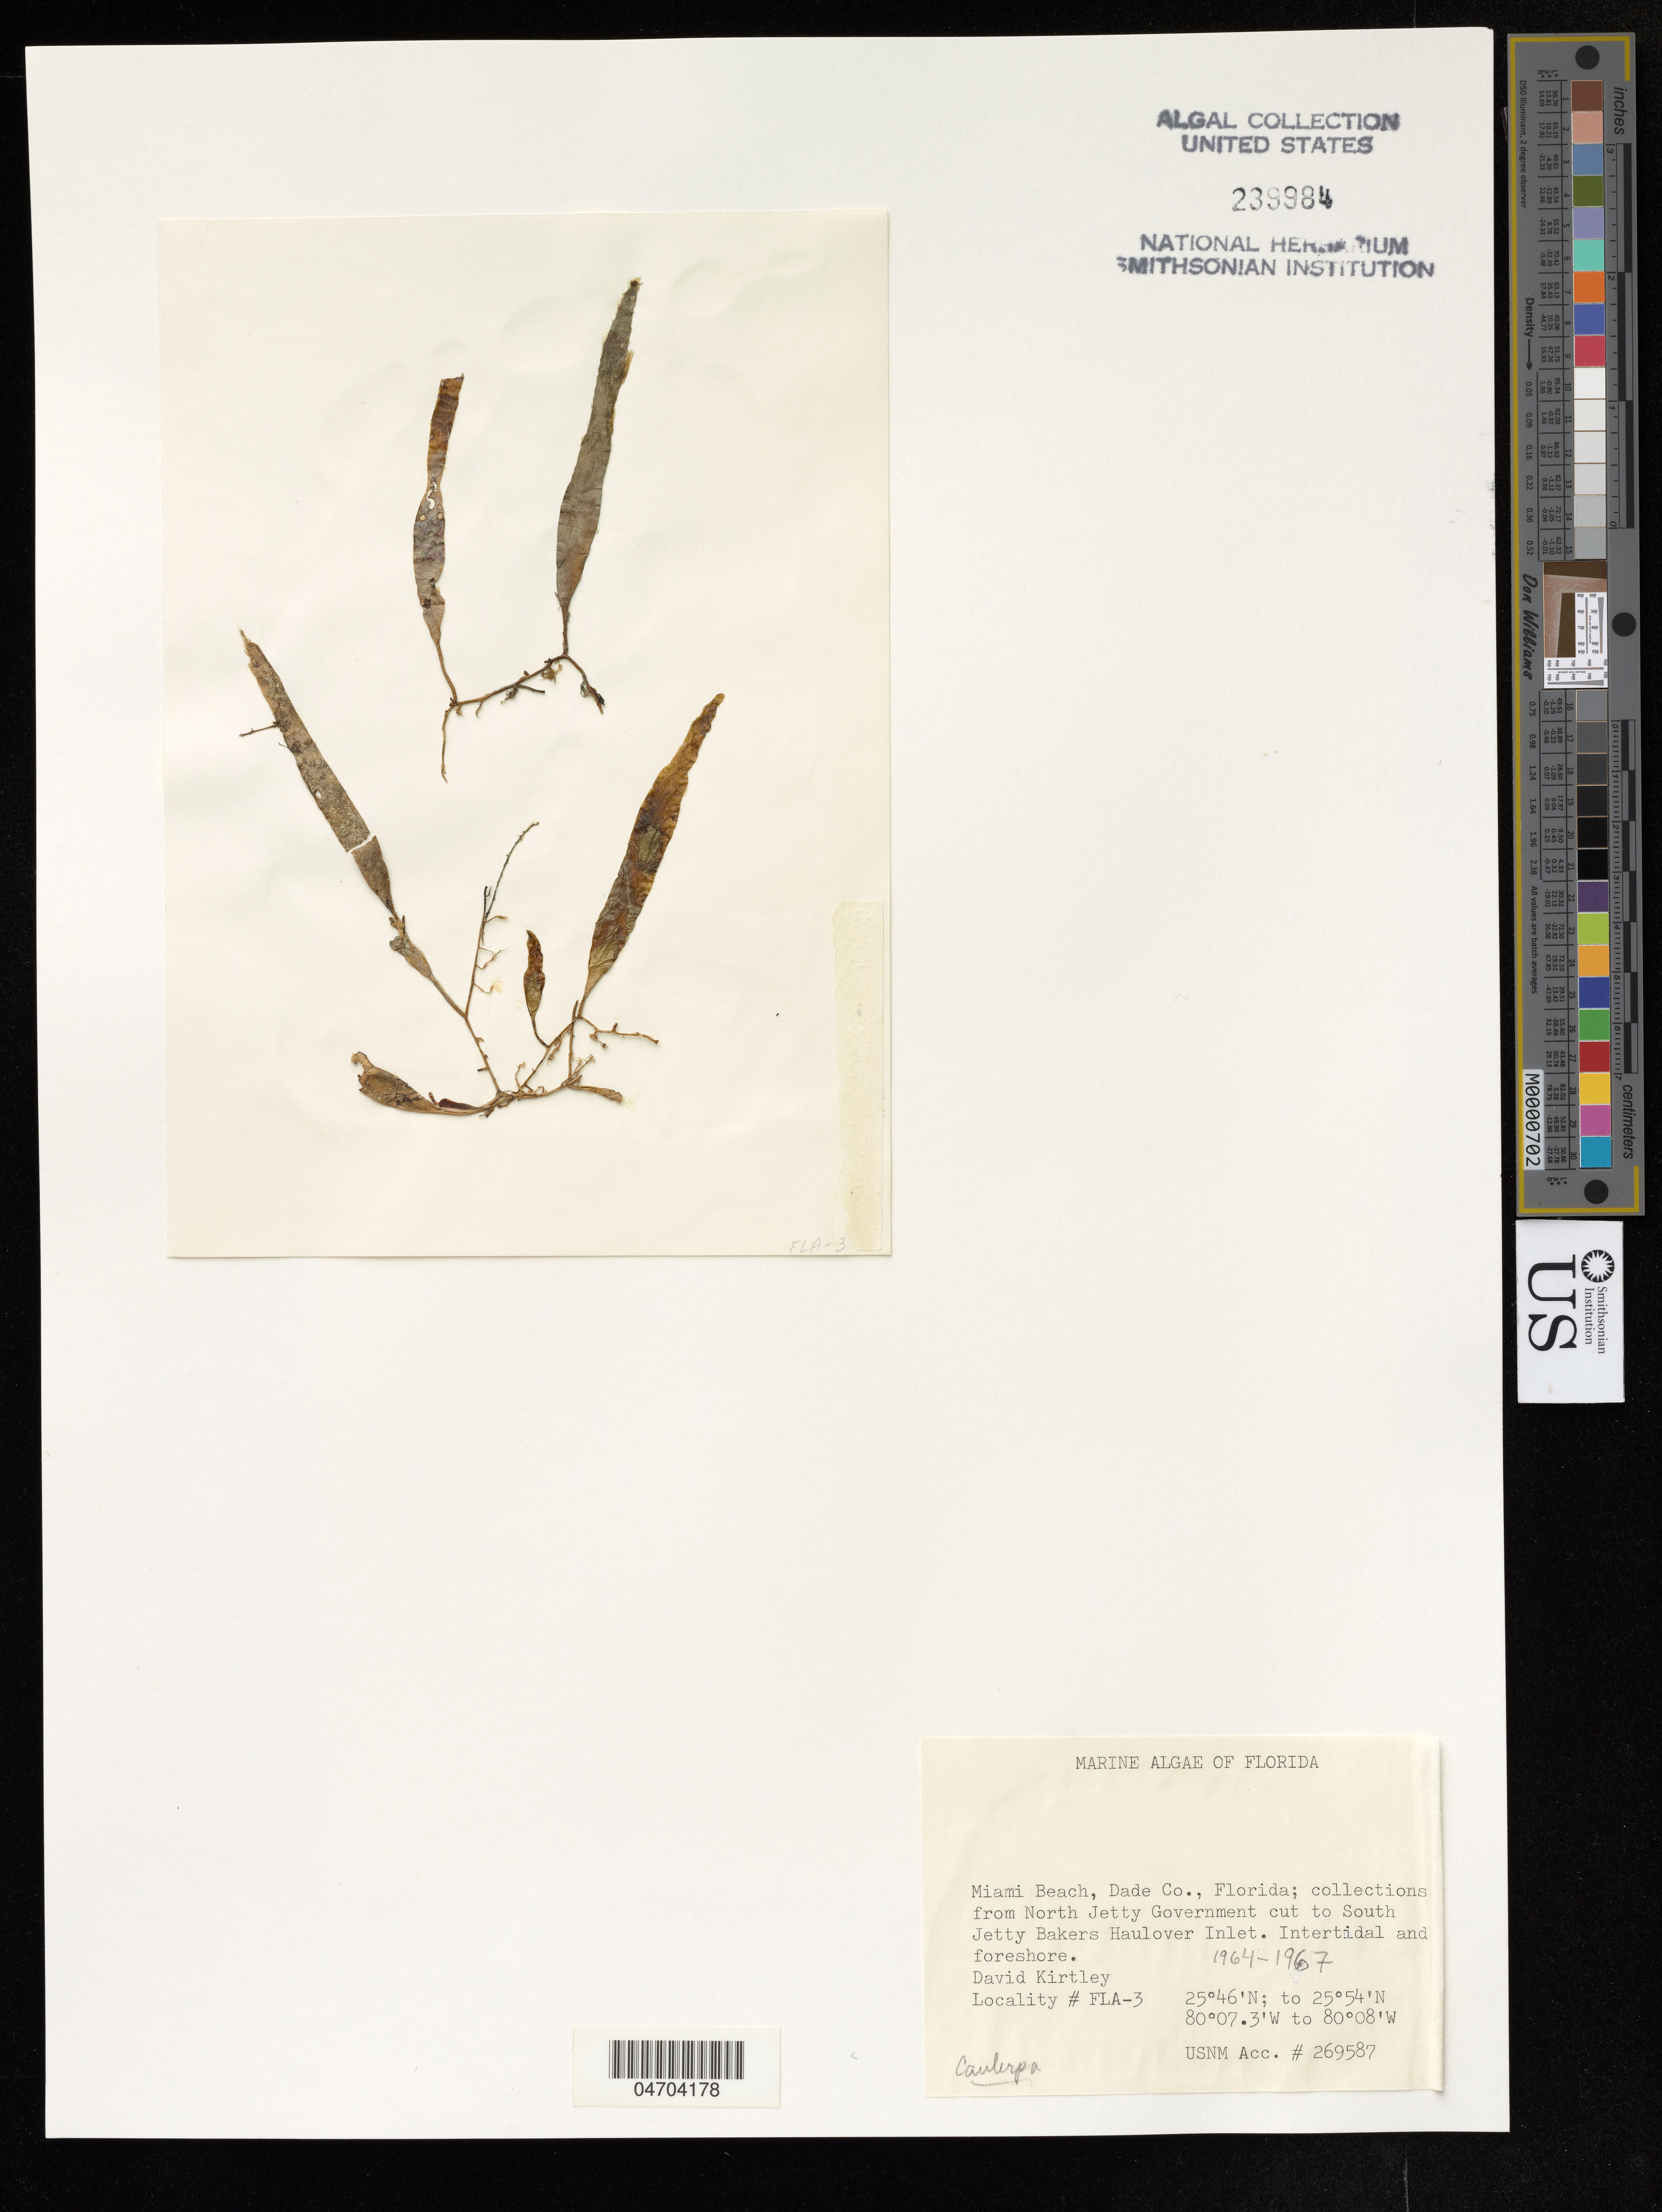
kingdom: Plantae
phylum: Chlorophyta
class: Ulvophyceae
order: Bryopsidales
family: Caulerpaceae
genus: Caulerpa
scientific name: Caulerpa sp.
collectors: D. Kirtley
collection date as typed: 1967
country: United States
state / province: Florida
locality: Miami Beach, Dade Co.; from North Jetty Government cut to South Jetty Bakers Haulover Inlet.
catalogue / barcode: US 239984